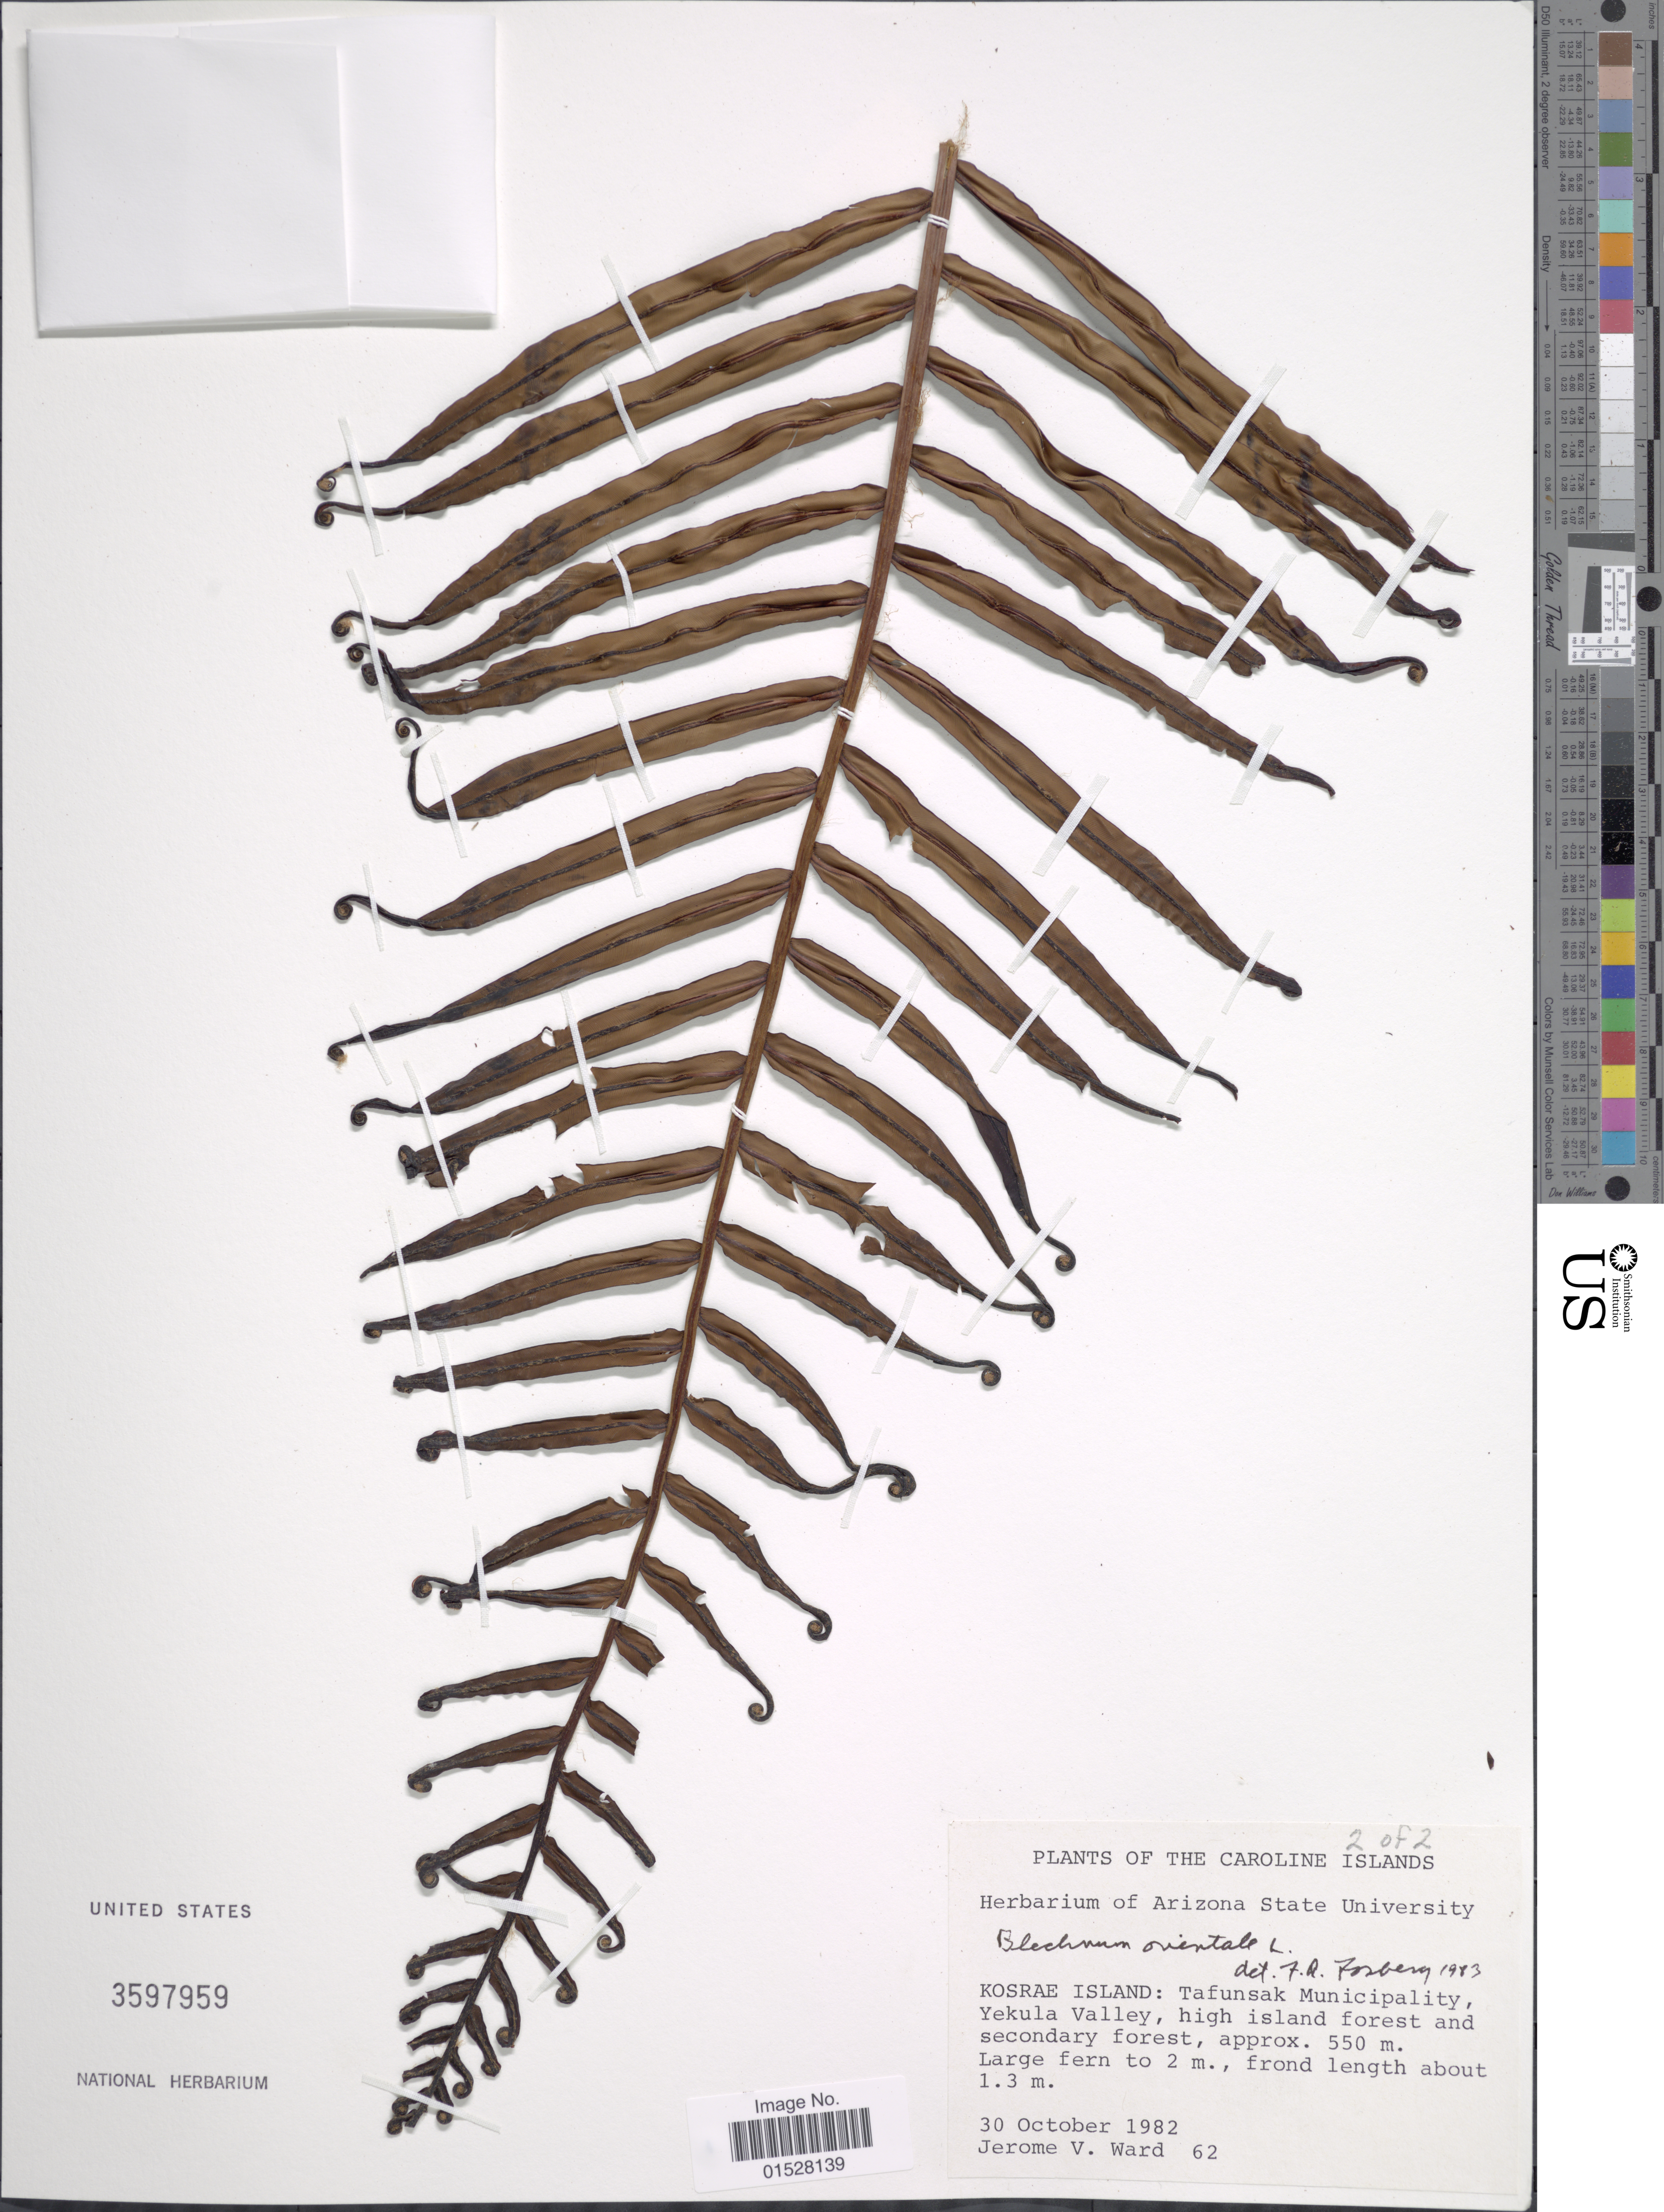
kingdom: Plantae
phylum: Tracheophyta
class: Polypodiopsida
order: Polypodiales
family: Blechnaceae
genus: Blechnum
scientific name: Blechnum orientale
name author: L.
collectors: J. V. Ward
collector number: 62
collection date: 1982-10-30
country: Micronesia, Federated States of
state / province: Kosrae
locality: Tafunsak Municipality, Yekula Valley, high island forest and secondary forest, Caroline Islands.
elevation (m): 550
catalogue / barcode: US 3597959